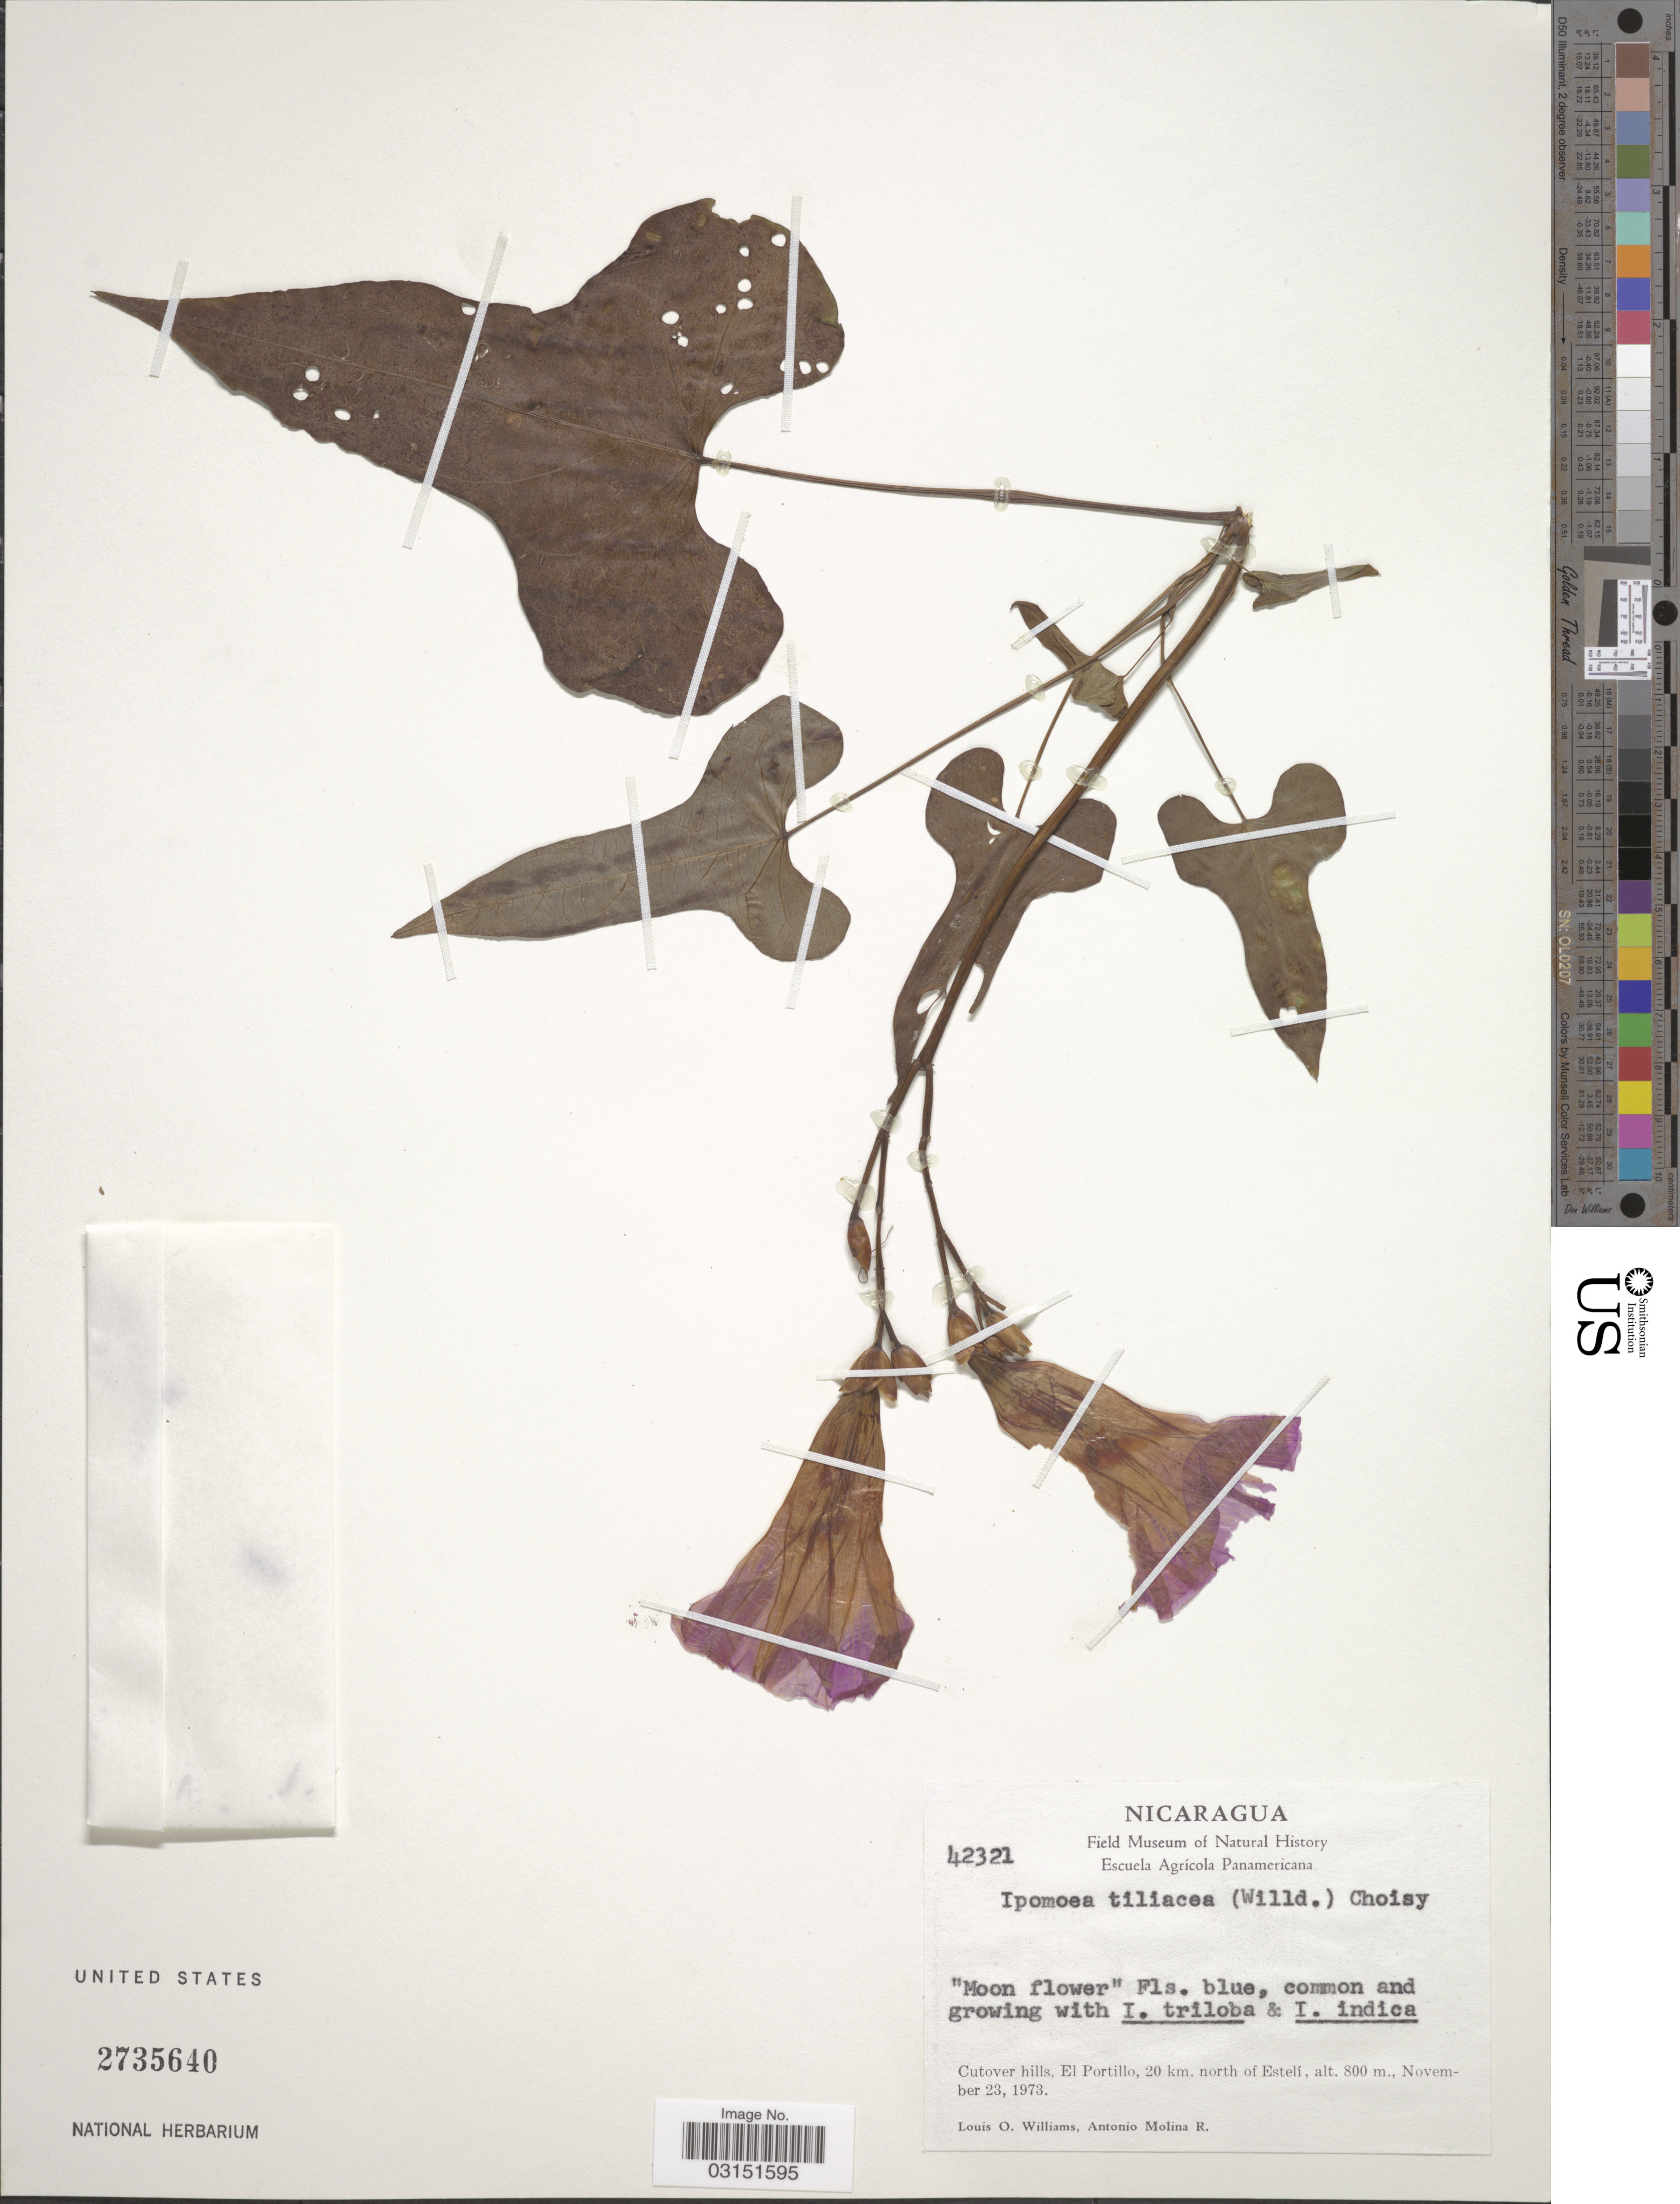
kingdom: Plantae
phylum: Tracheophyta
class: Magnoliopsida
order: Solanales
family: Convolvulaceae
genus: Ipomoea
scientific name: Ipomoea tiliacea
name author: (Willd.) Choisy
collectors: L. O. Williams & A. Molina R.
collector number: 42321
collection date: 1973-11-23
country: Nicaragua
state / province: Esteli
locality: Cutover hills, El Portillo, 20 km. north of Estelí.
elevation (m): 800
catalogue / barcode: US 2735640